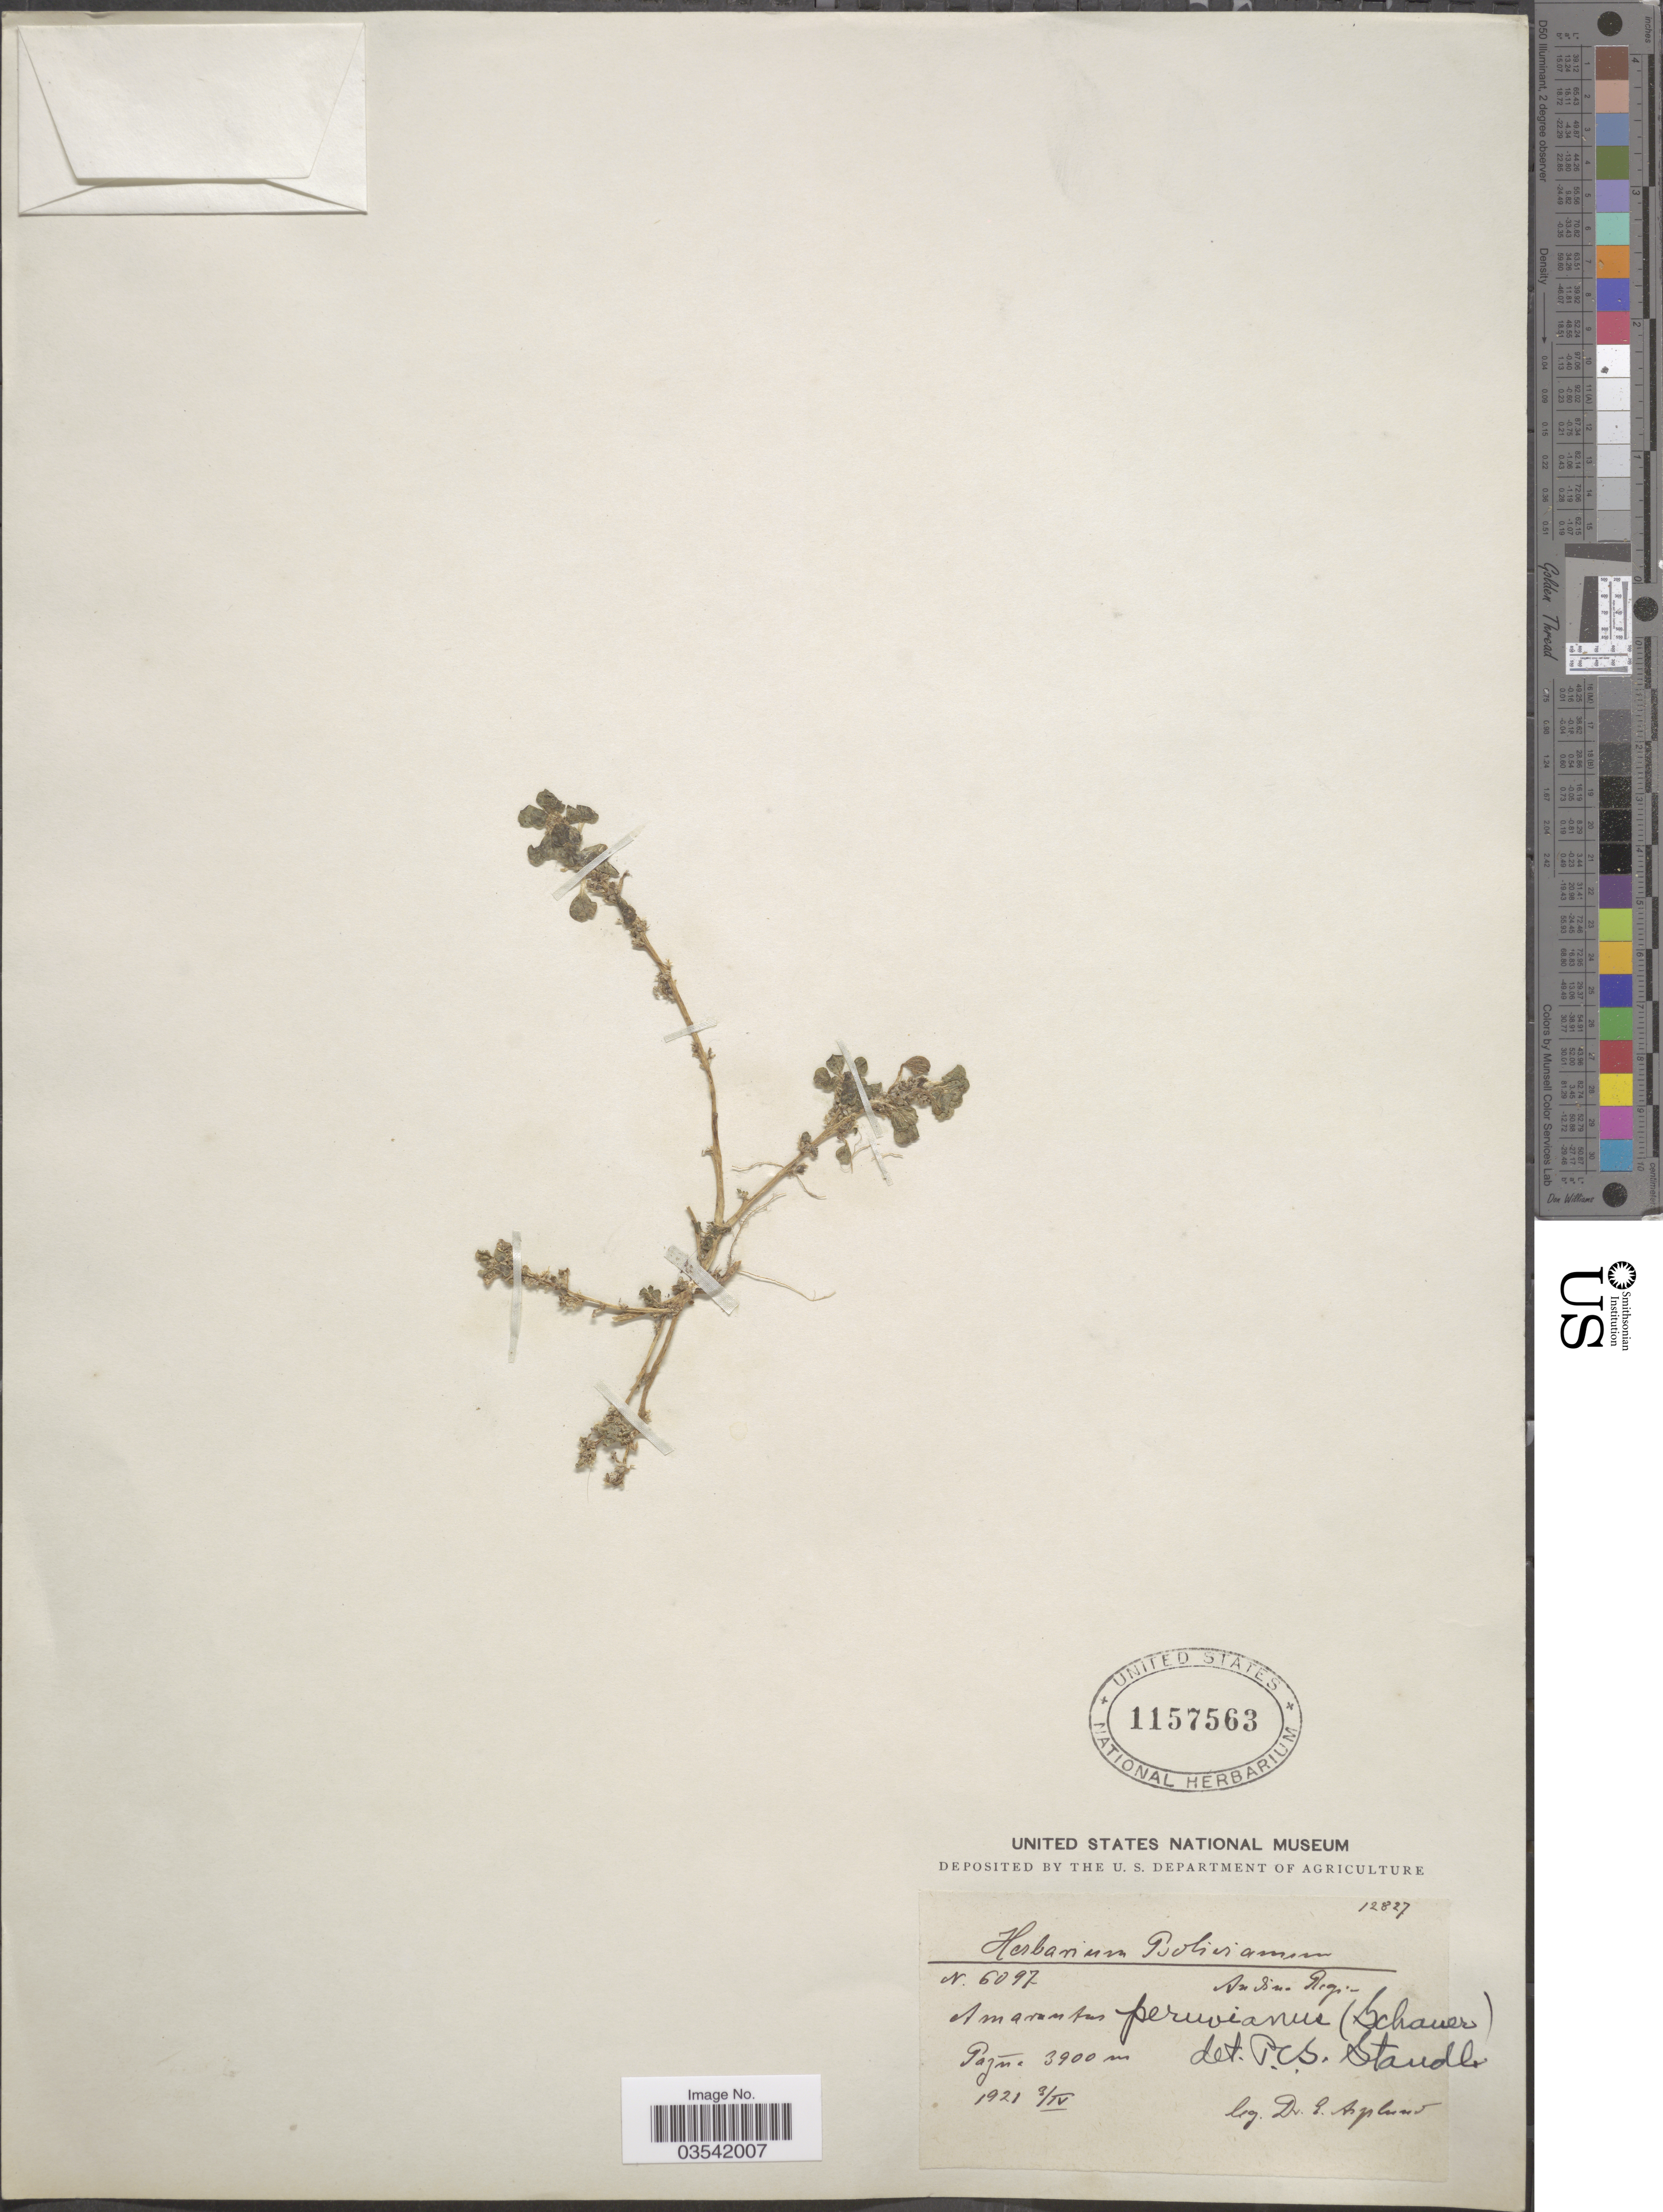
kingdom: Plantae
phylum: Tracheophyta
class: Magnoliopsida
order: Caryophyllales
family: Amaranthaceae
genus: Amaranthus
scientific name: Amaranthus peruvianus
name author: (Schauer) Standl.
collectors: E. Asplund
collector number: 12827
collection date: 1921-04-03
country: Bolivia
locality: Andine Region. Pazña.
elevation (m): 3900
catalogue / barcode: US 1157563